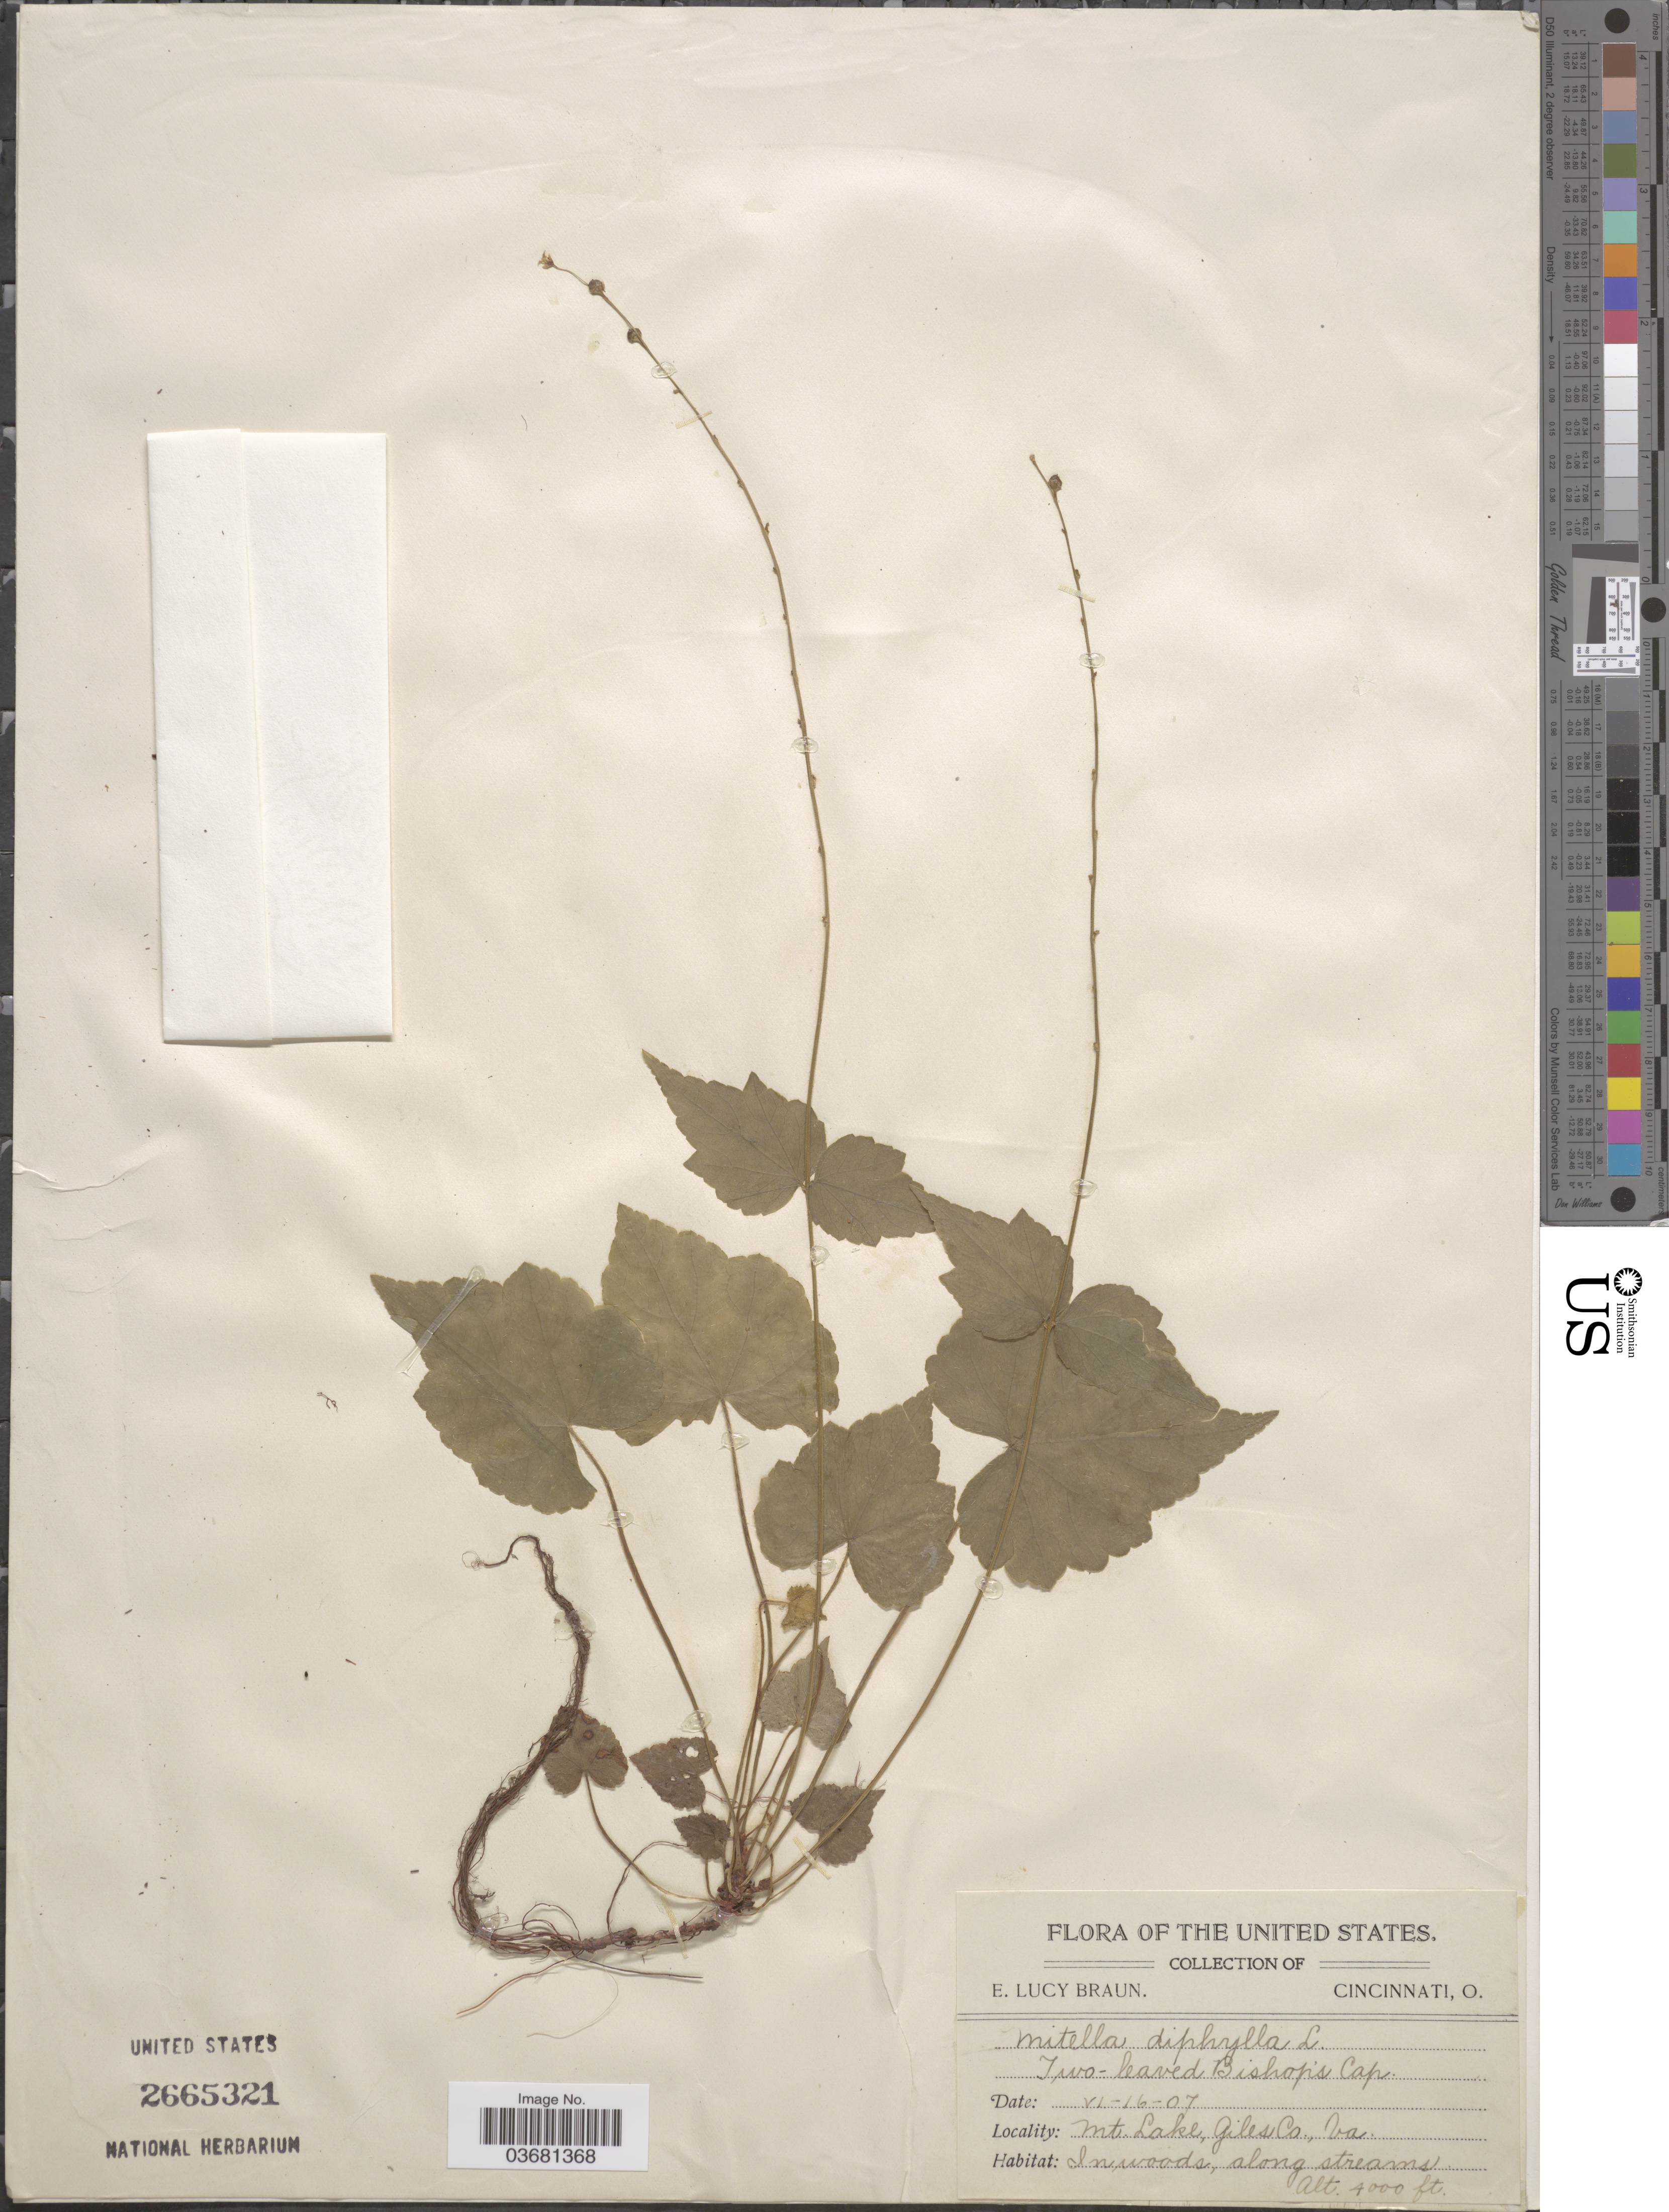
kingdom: Plantae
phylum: Tracheophyta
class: Magnoliopsida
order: Saxifragales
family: Saxifragaceae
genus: Mitella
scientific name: Mitella diphylla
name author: L.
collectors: E. L. Braun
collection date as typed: Transcribed d/m/y: 16/6/7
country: United States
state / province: Virginia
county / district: Giles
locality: Mt. Lake, Giles Co.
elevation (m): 1219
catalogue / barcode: US 2665321